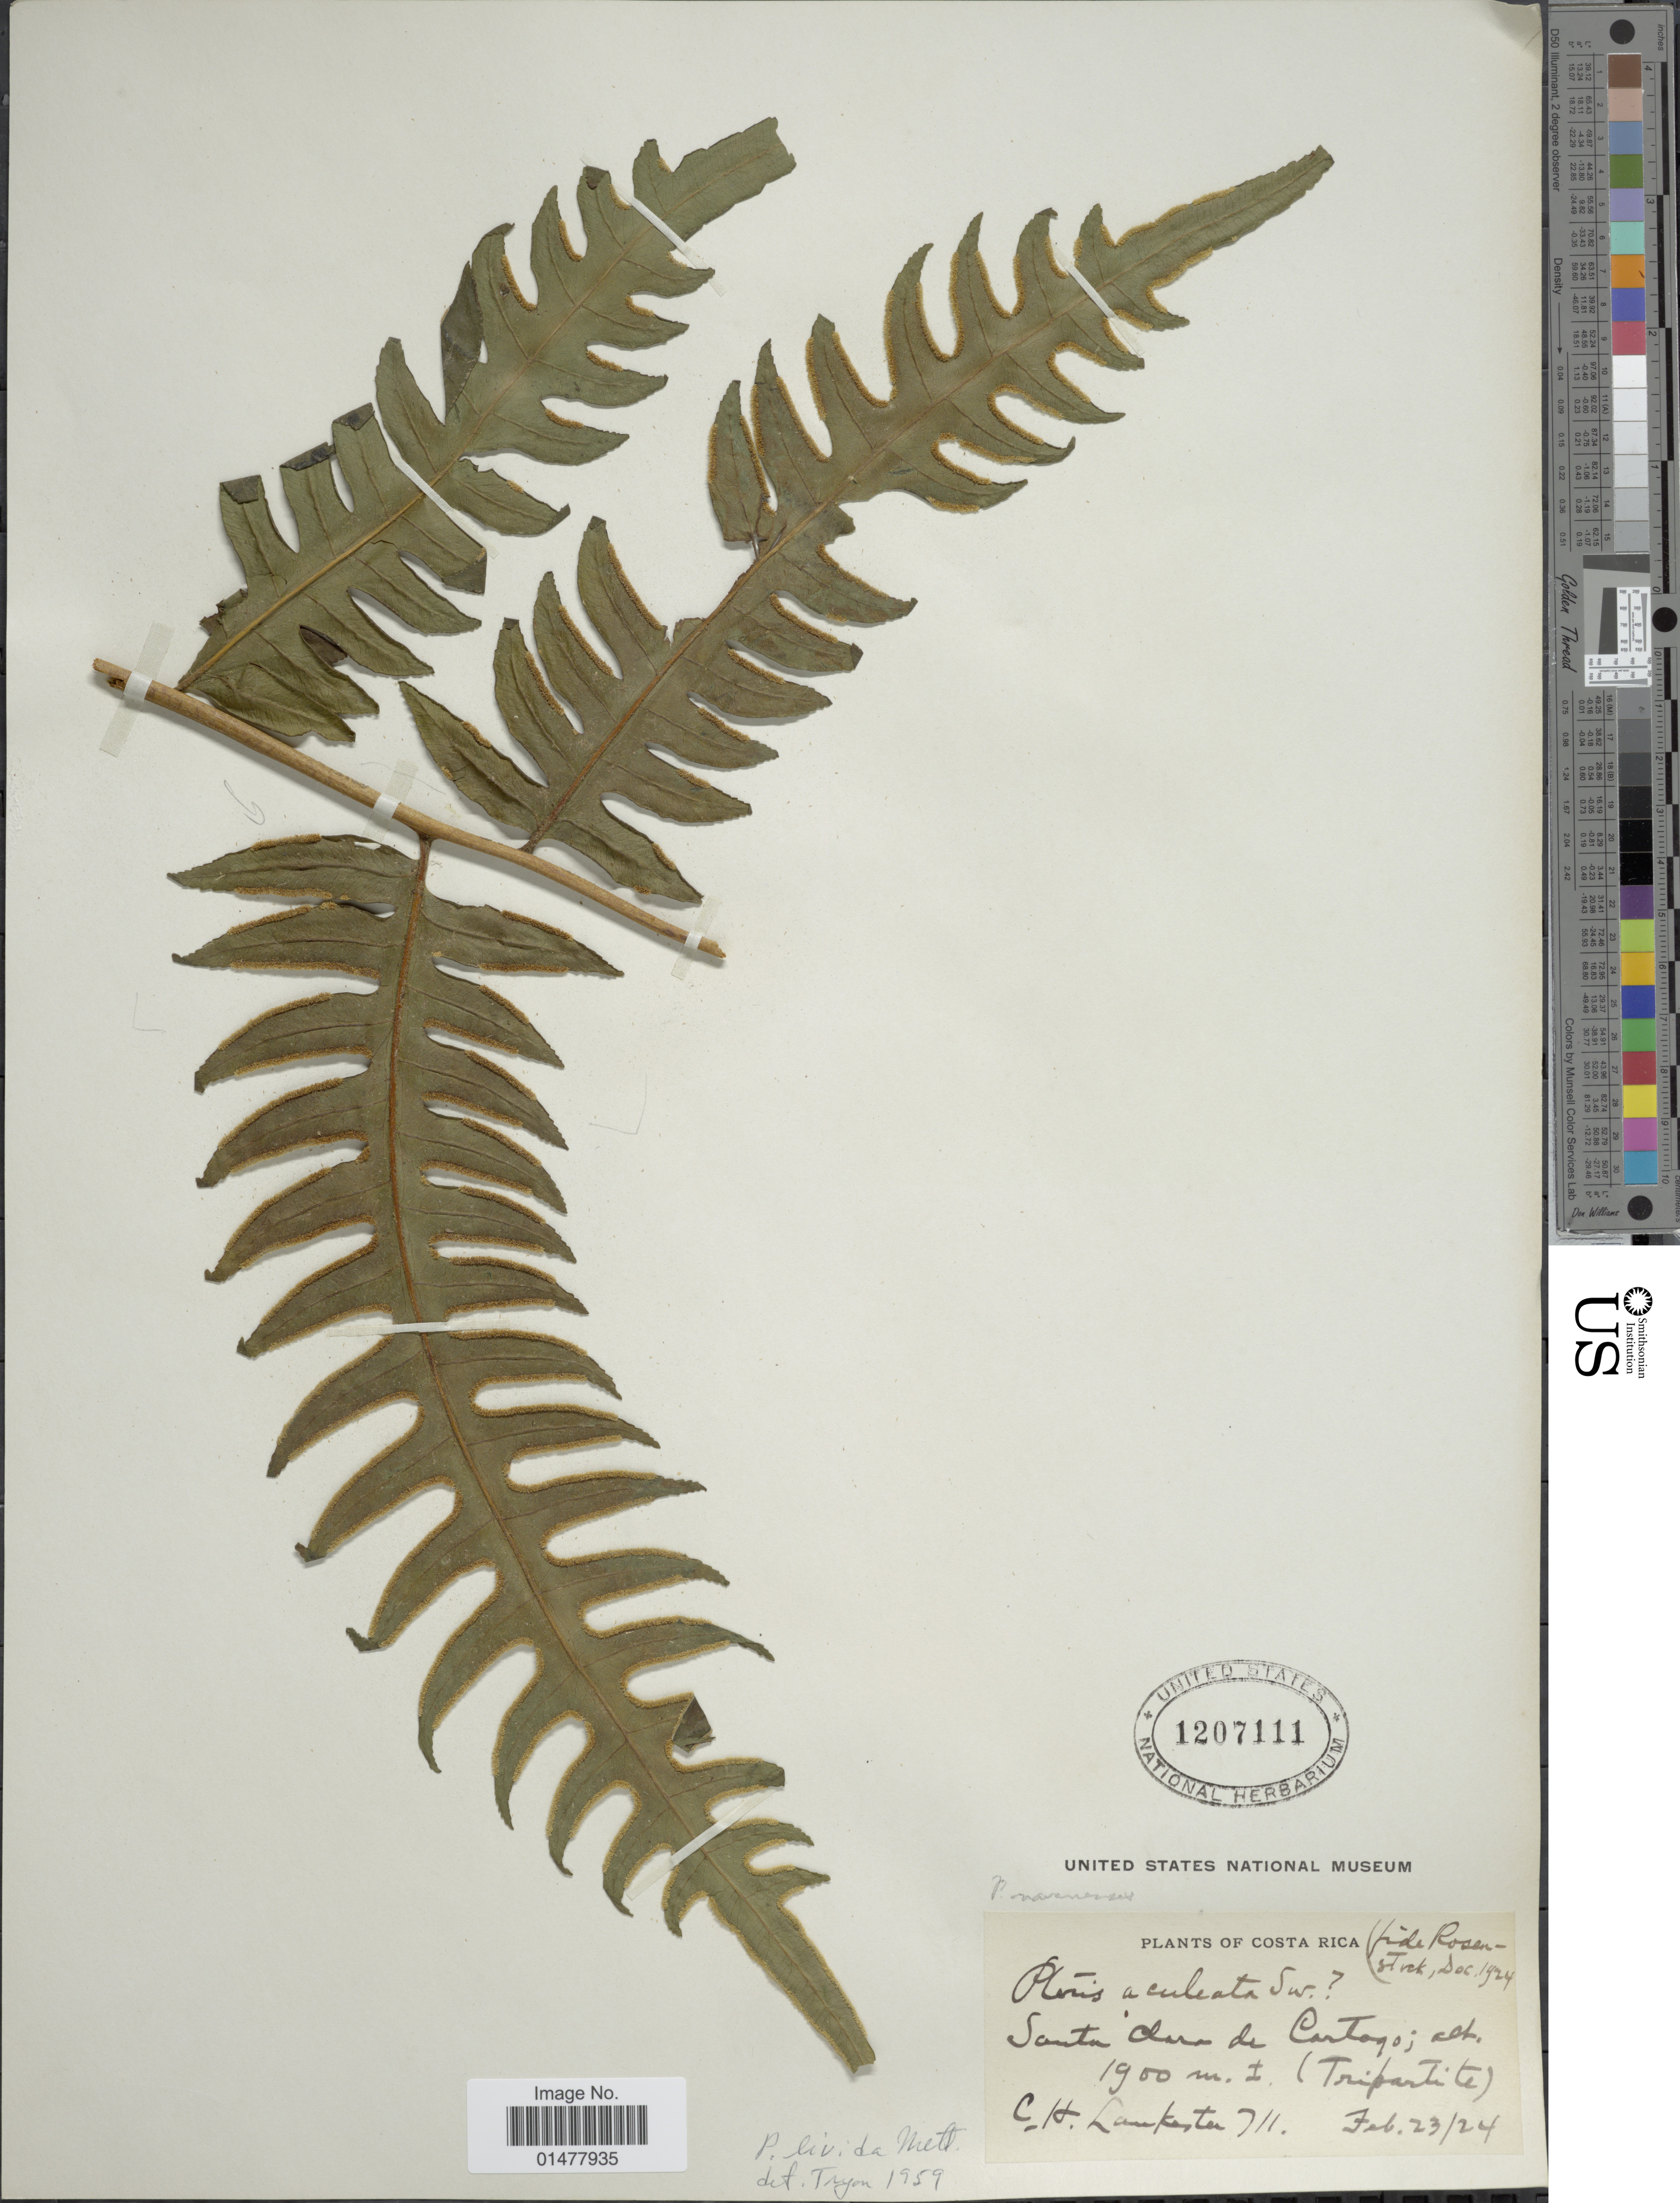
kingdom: Plantae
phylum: Tracheophyta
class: Polypodiopsida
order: Polypodiales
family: Pteridaceae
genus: Pteris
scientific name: Pteris navarrensis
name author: Christ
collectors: C. H. Lankester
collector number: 711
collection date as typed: Transcribed d/m/y: 23/2/24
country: Costa Rica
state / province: Cartago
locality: Santa Clara de Cartago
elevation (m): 1900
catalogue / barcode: US 1207111